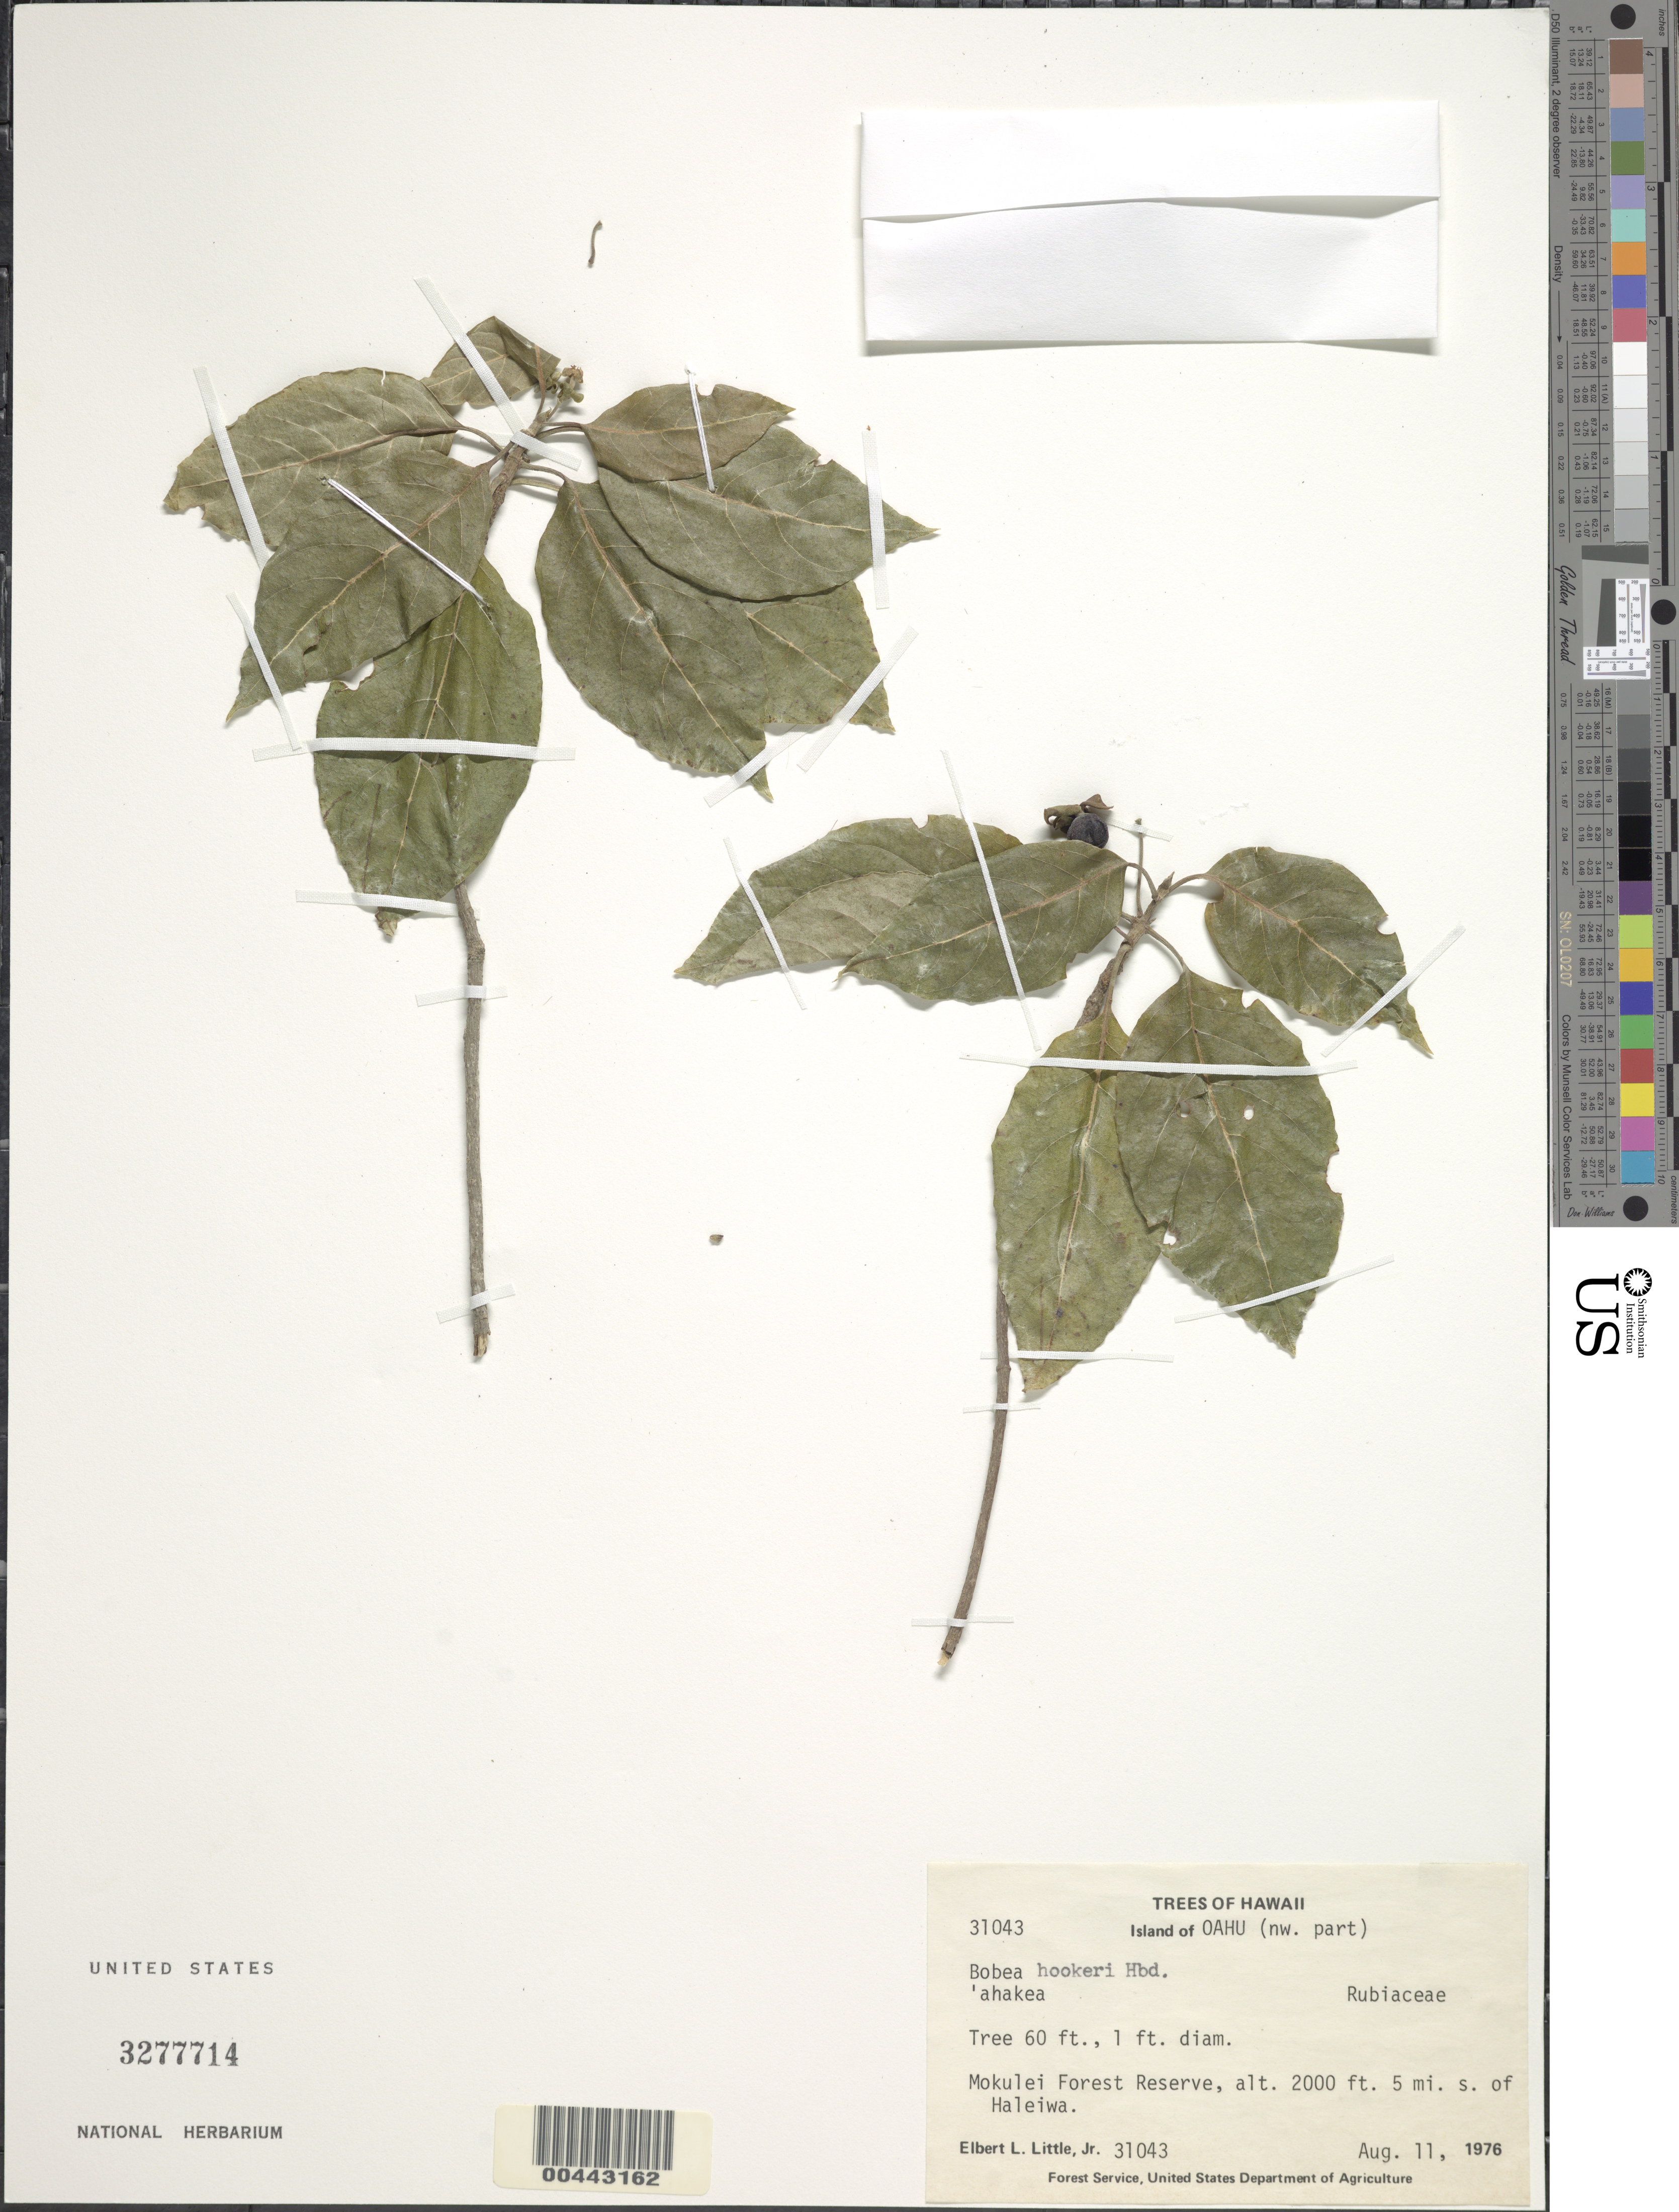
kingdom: Plantae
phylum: Tracheophyta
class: Magnoliopsida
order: Gentianales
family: Rubiaceae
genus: Bobea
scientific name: Bobea sandwicensis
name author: (A. Gray) Hillebr.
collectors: E. L. Little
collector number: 31043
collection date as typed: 11 Aug 1976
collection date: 1976-08-11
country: United States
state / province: Hawaii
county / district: Honolulu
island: Oahu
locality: NW part of Oahu, Mokulei Forest Reserve, 5 mi S of Haleiwa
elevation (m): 610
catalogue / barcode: US 3277714